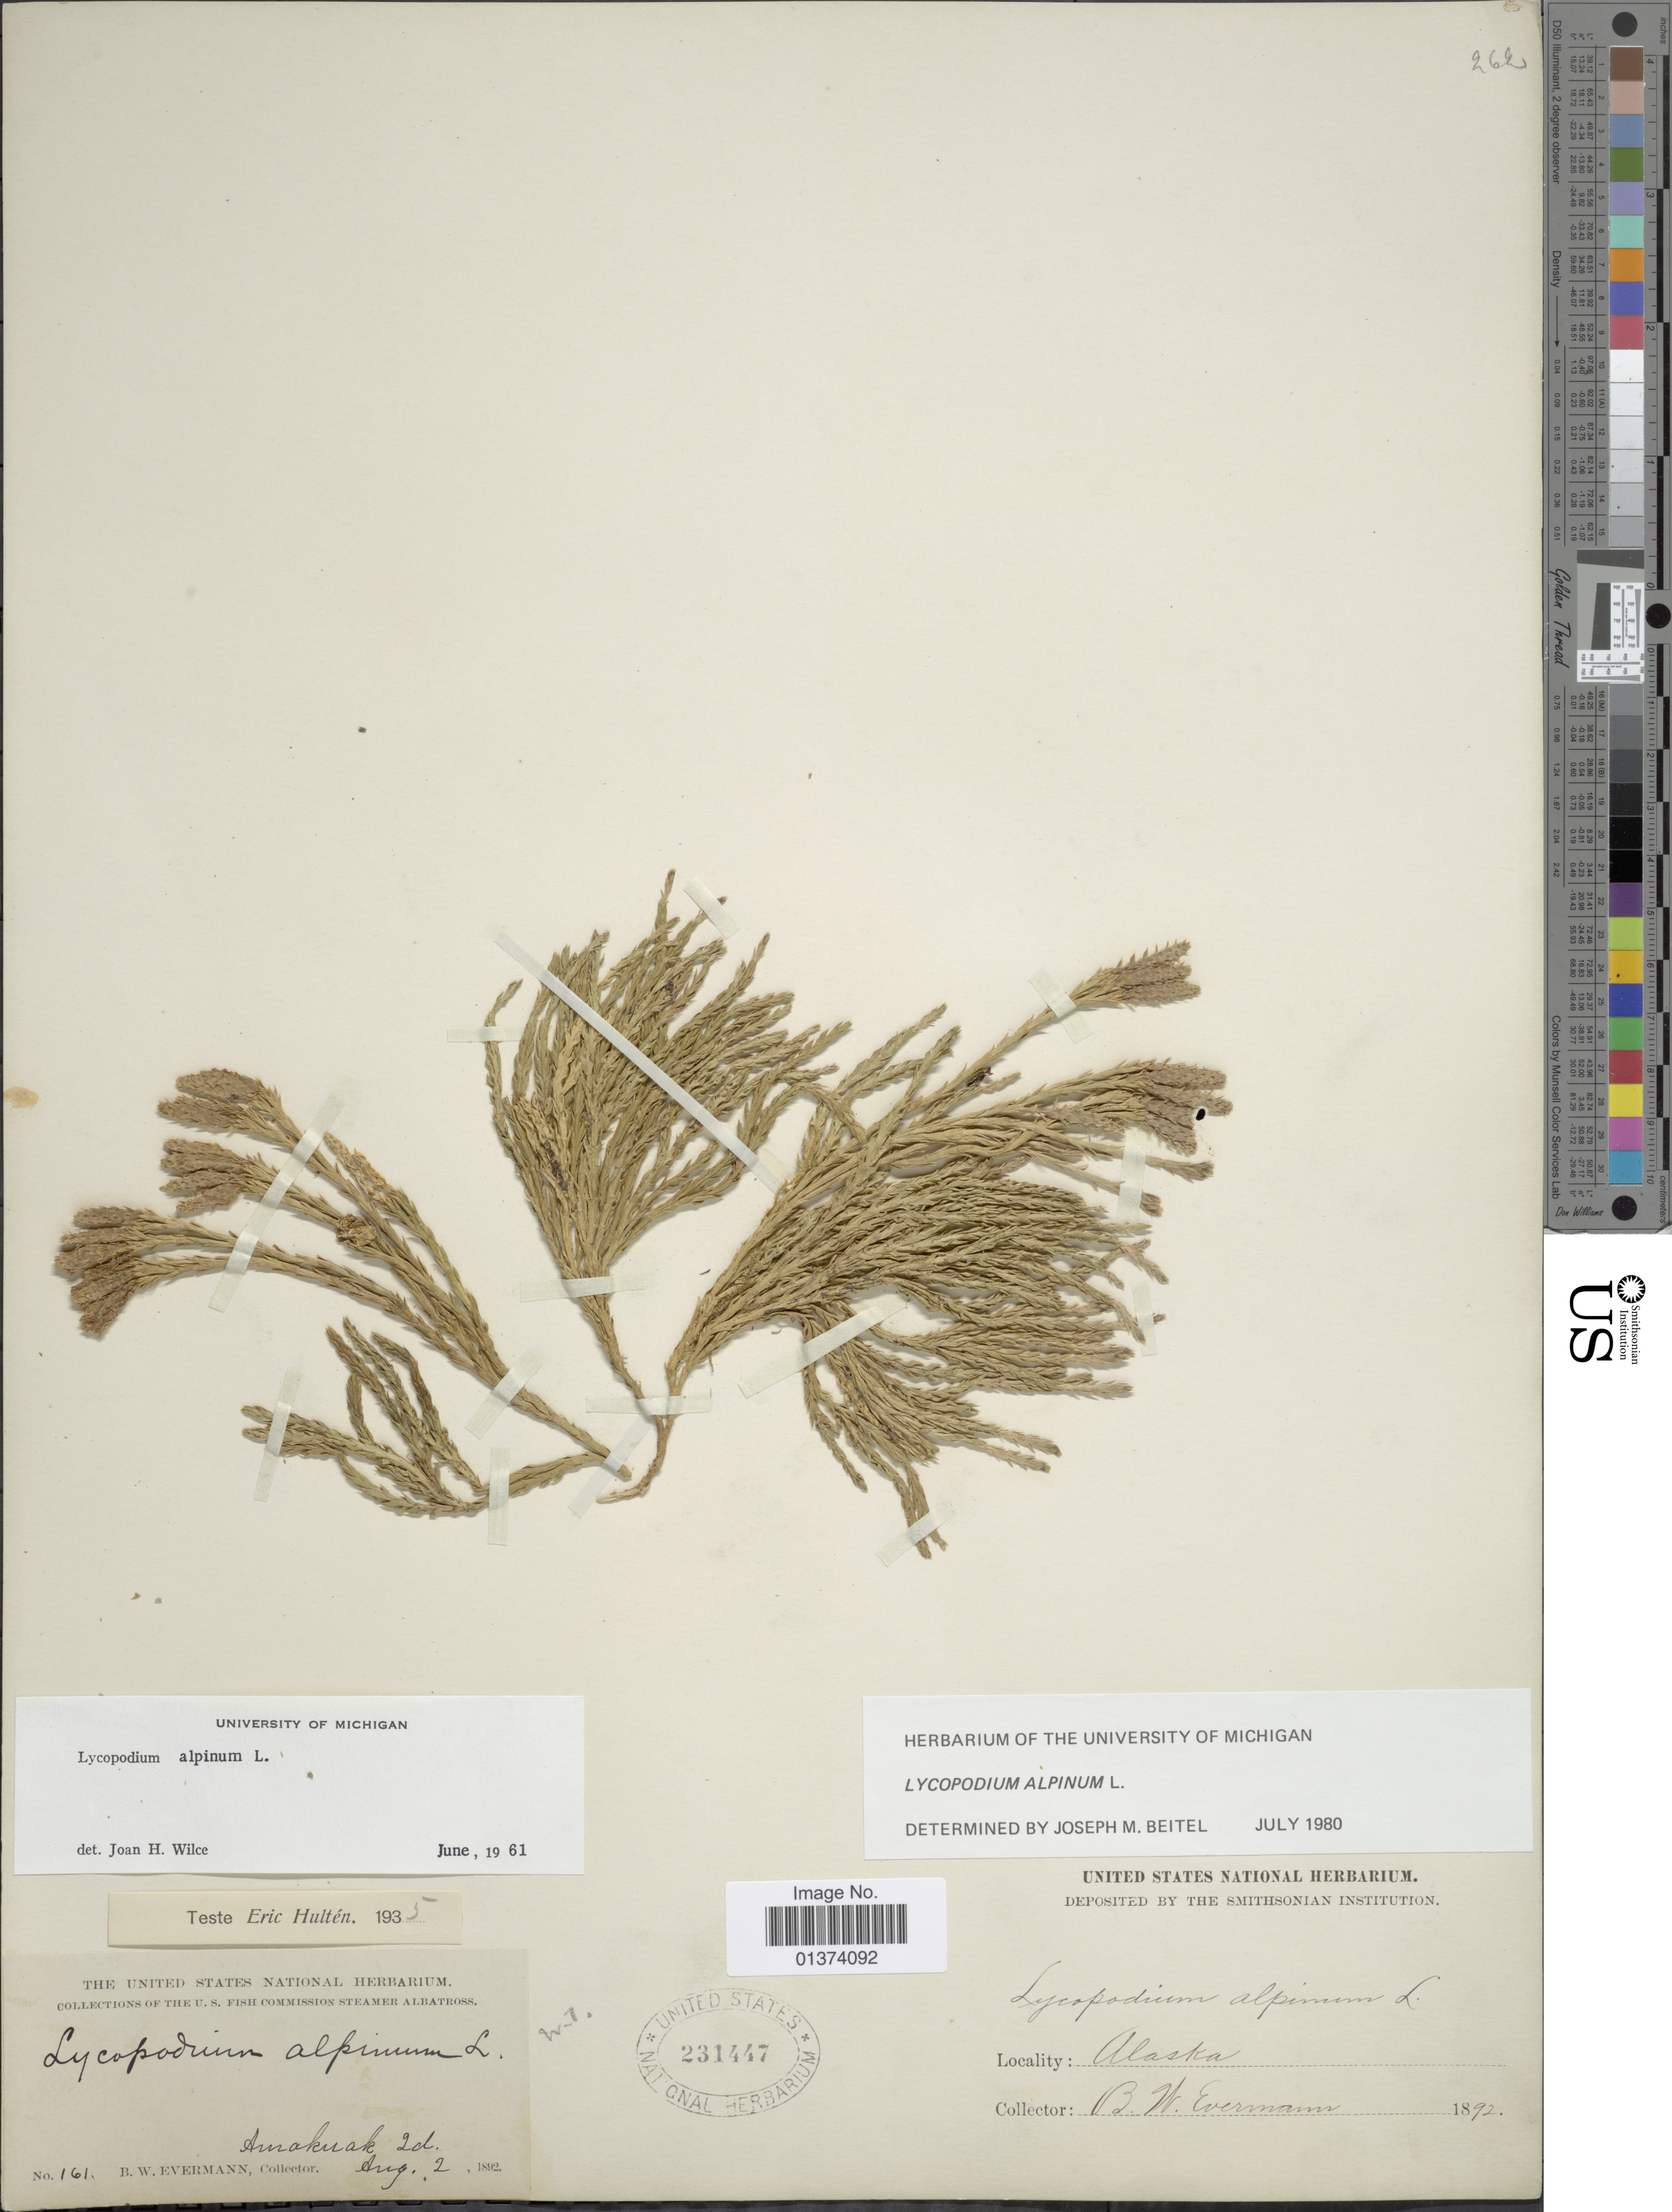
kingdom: Plantae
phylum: Tracheophyta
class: Lycopodiopsida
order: Lycopodiales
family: Lycopodiaceae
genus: Diphasiastrum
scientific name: Diphasiastrum alpinum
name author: (L.) Holub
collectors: B. W. Evermann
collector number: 161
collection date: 1892-08-02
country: United States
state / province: Alaska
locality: Amaknak Id.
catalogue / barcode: US 231447